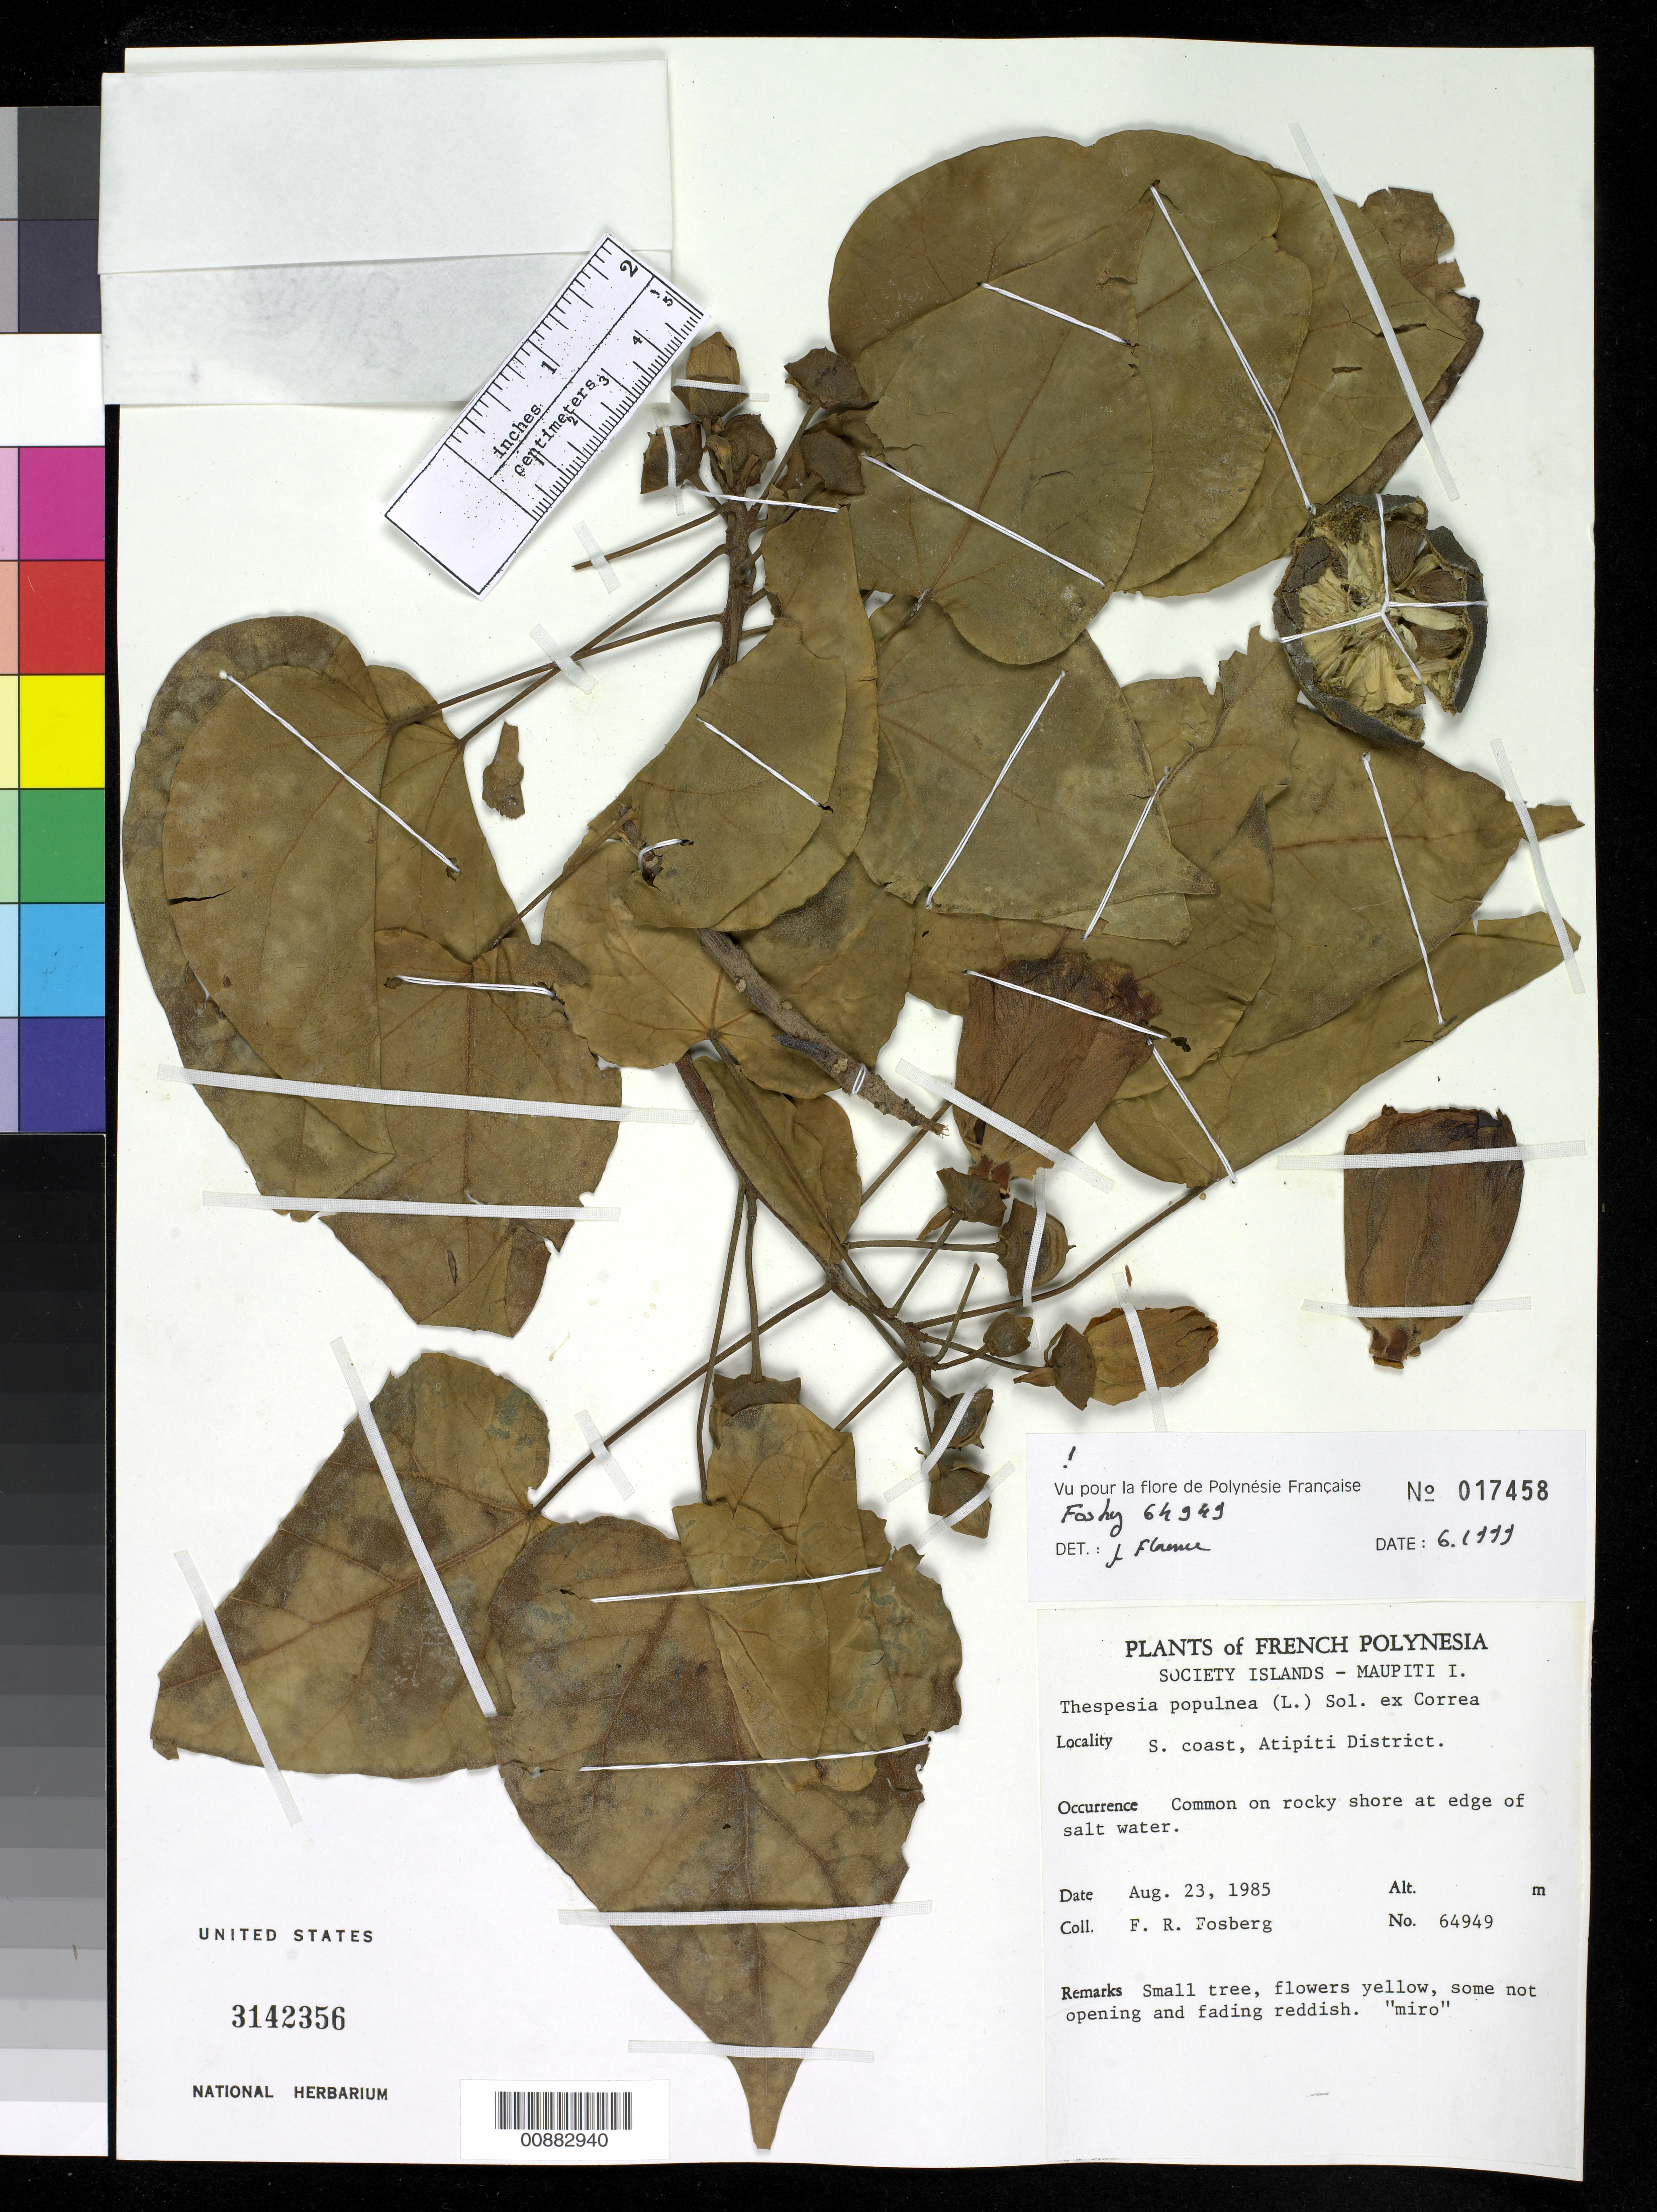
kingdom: Plantae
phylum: Tracheophyta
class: Magnoliopsida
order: Malvales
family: Malvaceae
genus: Thespesia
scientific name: Thespesia populnea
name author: (L.) Sol. ex Corrêa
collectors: F. R. Fosberg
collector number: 64949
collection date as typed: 23 Aug 1985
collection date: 1985-08-23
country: French Polynesia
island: Maupiti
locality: Atipiti District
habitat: Common on rocky shore at edge of salt water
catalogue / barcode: US 3142356